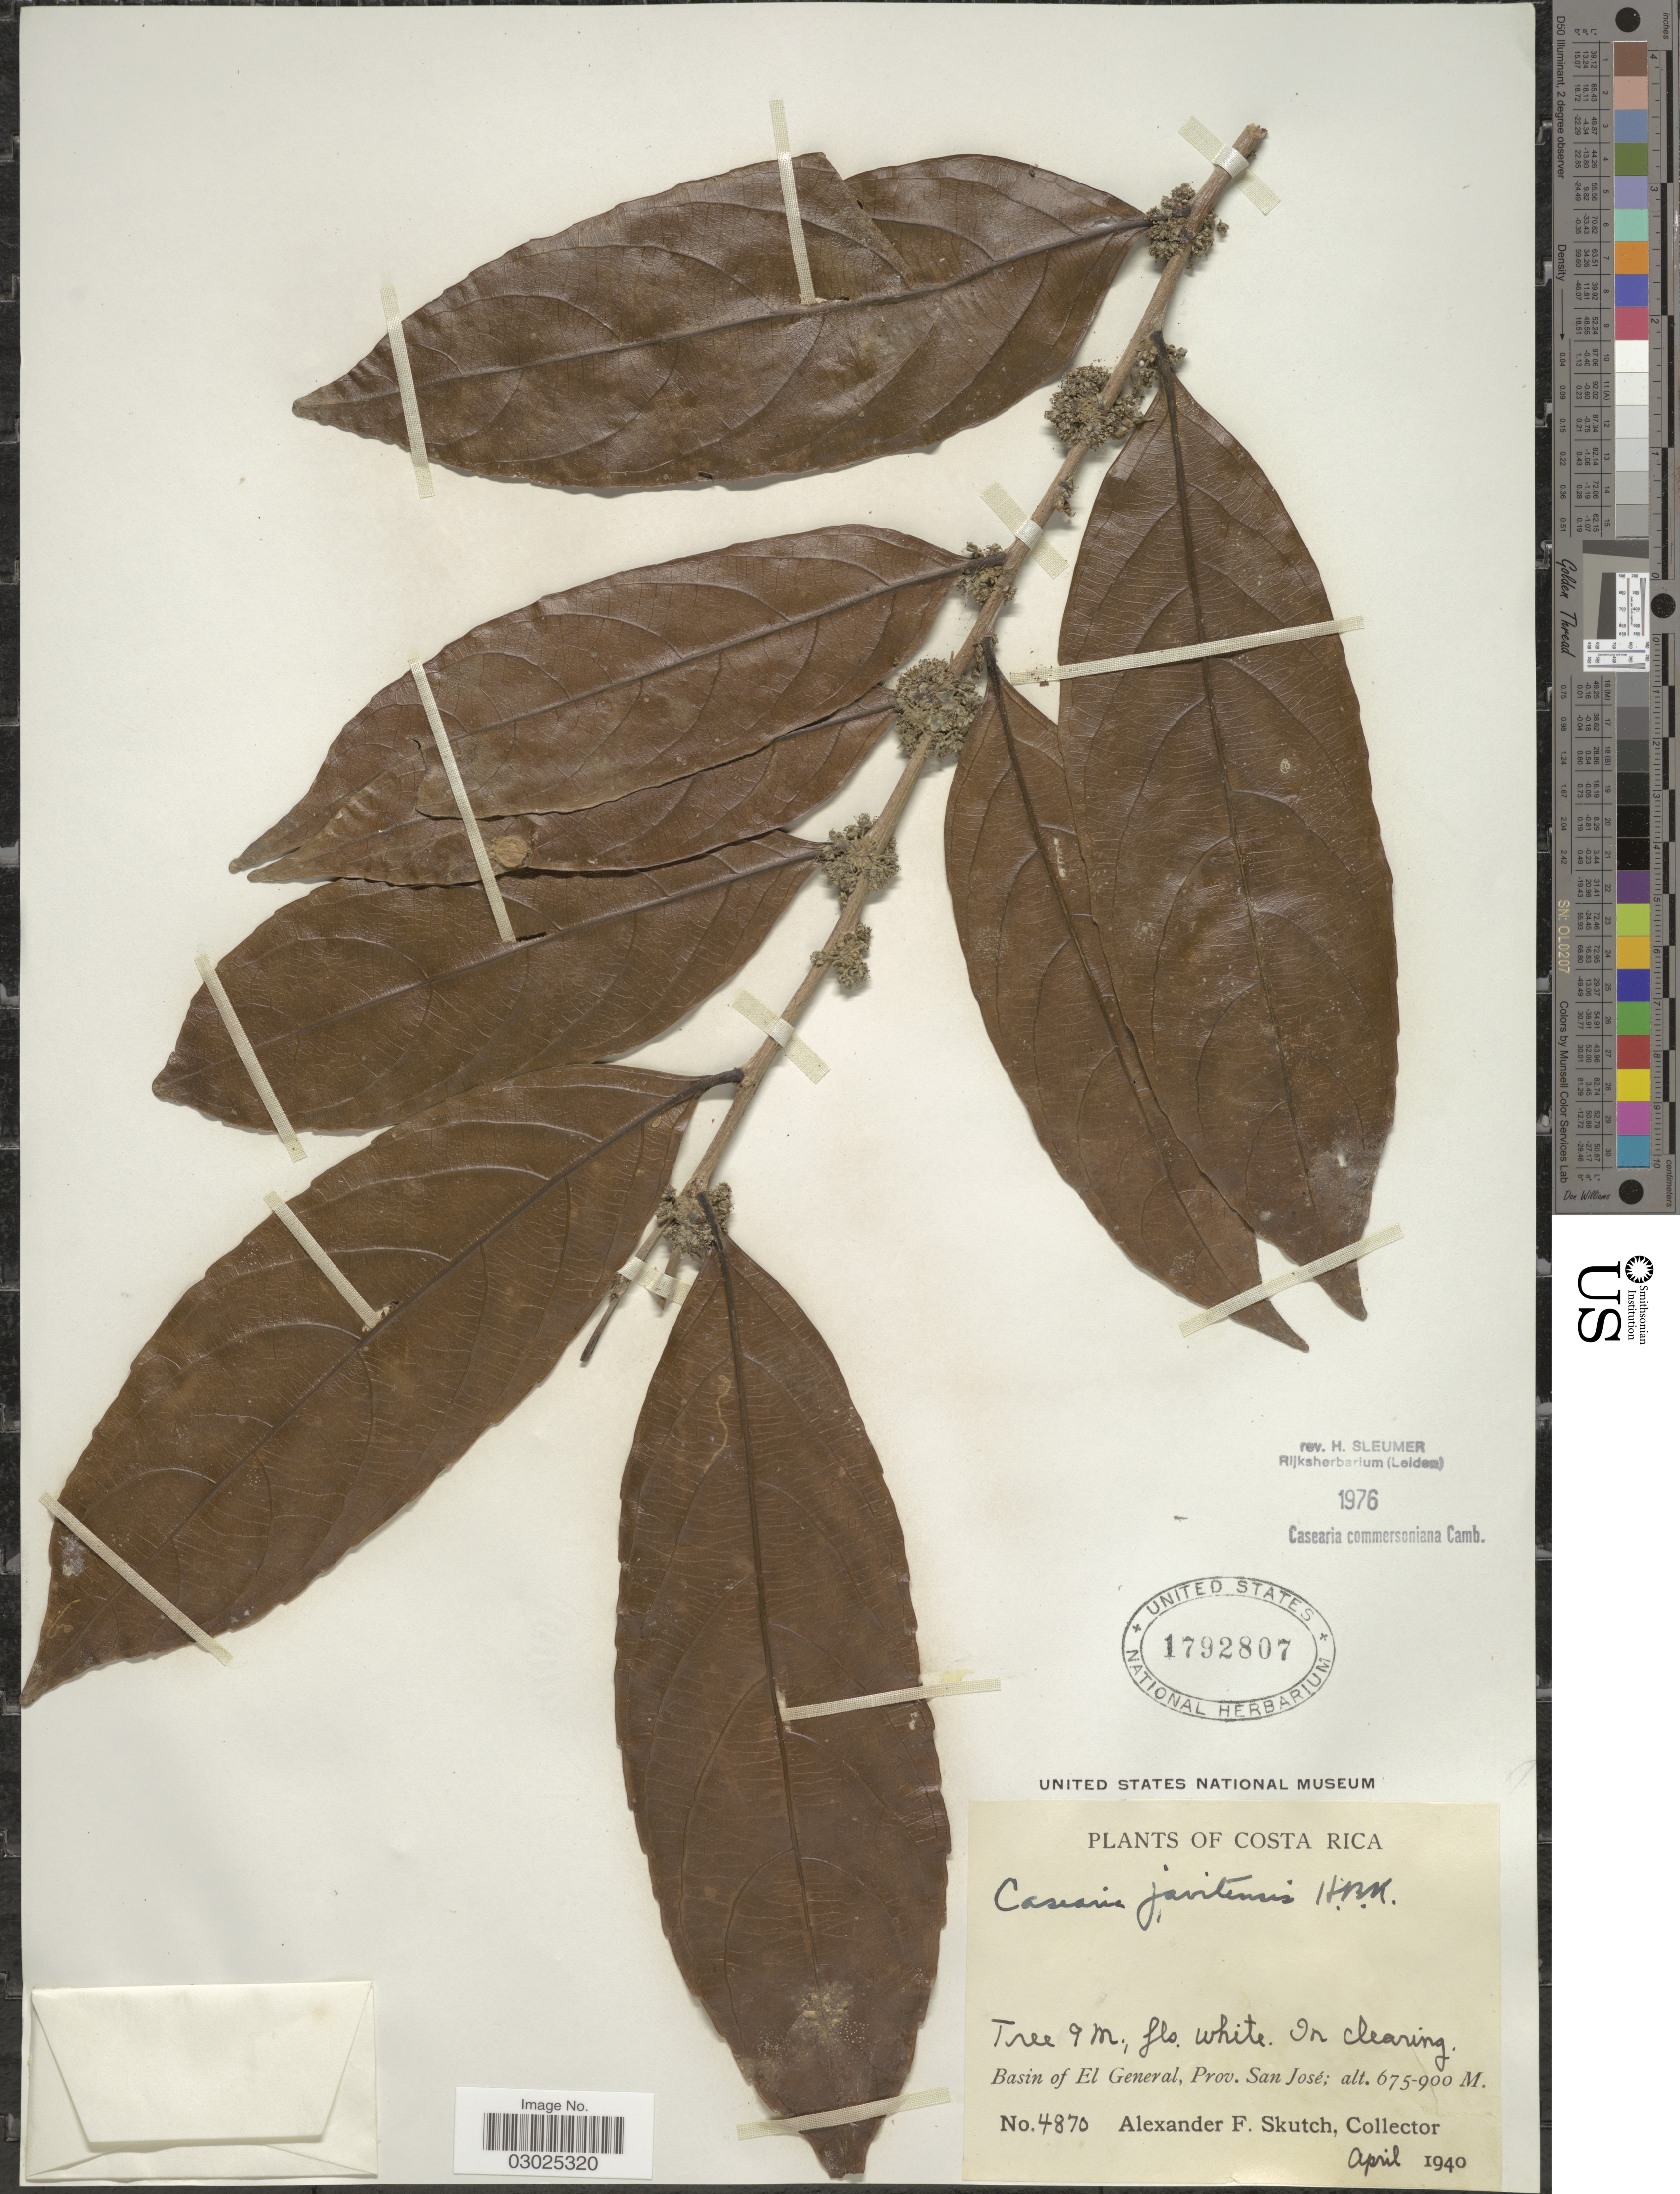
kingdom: Plantae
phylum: Tracheophyta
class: Magnoliopsida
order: Malpighiales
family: Salicaceae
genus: Piparea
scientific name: Piparea dentata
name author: Aubl.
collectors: A. F. Skutch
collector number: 4870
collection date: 1940-04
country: Costa Rica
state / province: San José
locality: Basin of El General.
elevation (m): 675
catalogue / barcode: US 1792807